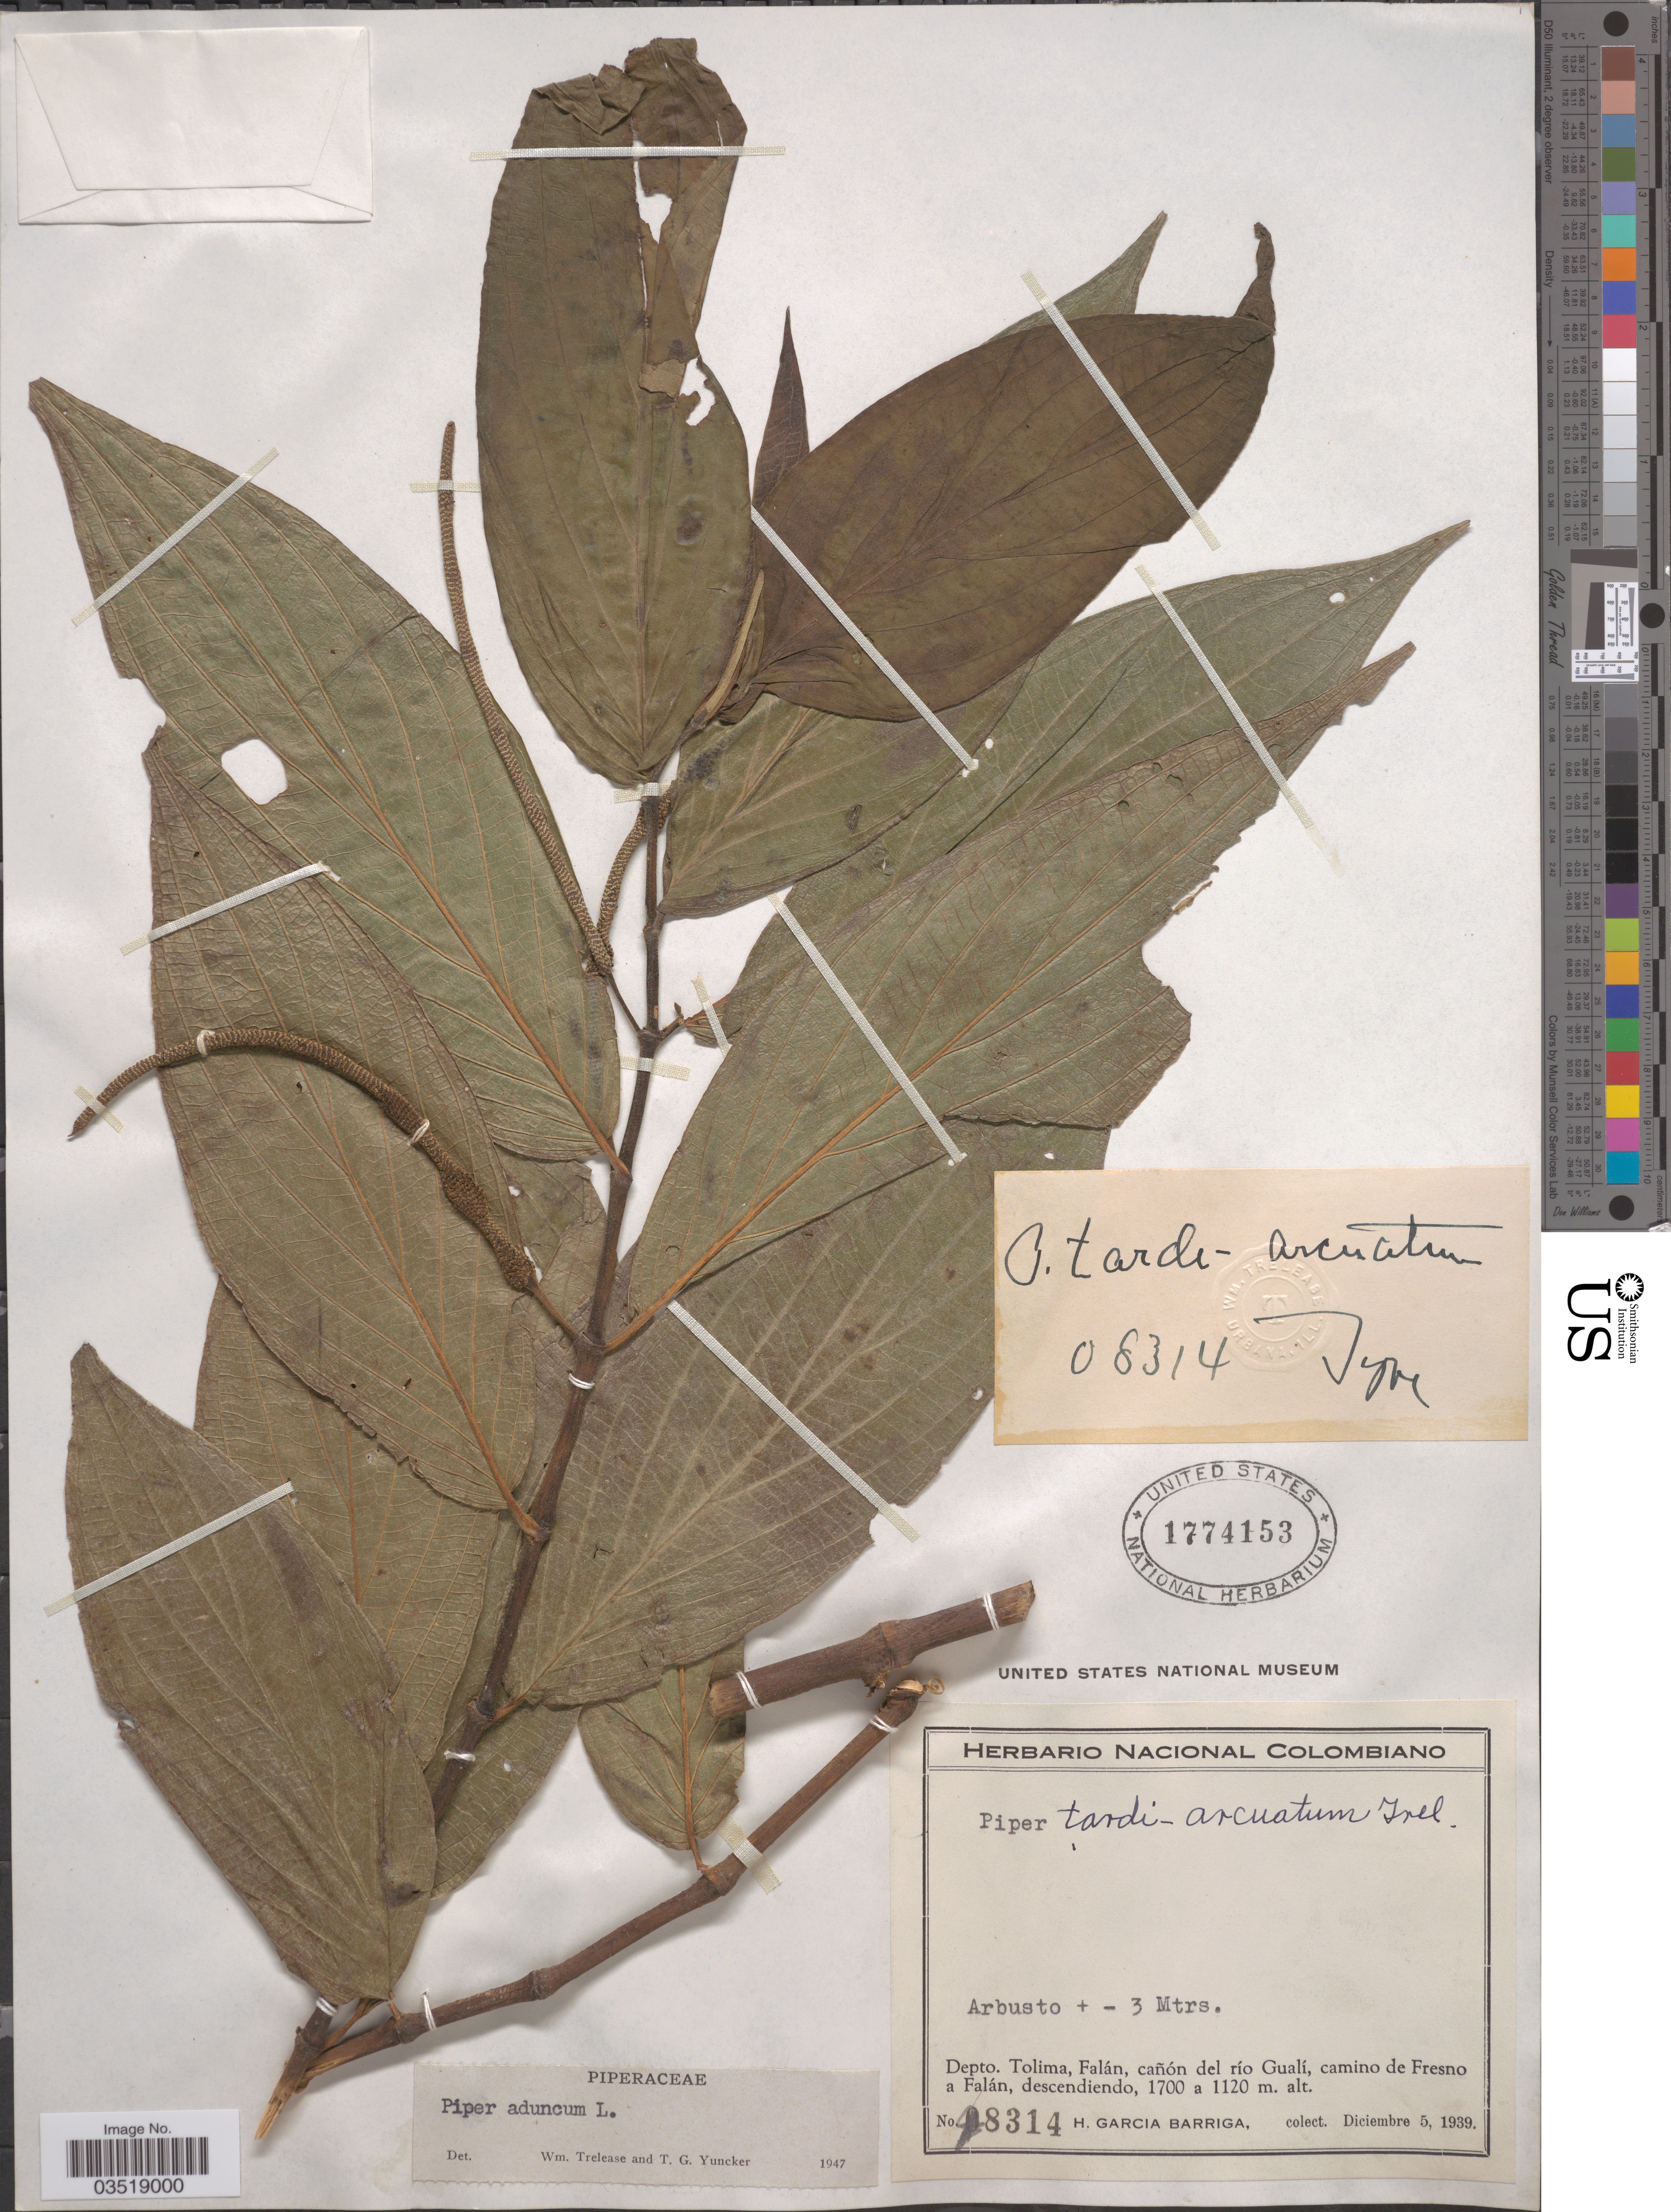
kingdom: Plantae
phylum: Tracheophyta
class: Magnoliopsida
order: Piperales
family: Piperaceae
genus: Piper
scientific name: Piper aduncum var. aduncum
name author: L.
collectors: H. García Barriga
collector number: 8314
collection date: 1939-12-05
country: Colombia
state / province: Tolima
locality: Depto. Tolima, Falán, cañón del río Gualí, camino de Fresno a Falán.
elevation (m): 1120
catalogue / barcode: US 1774153